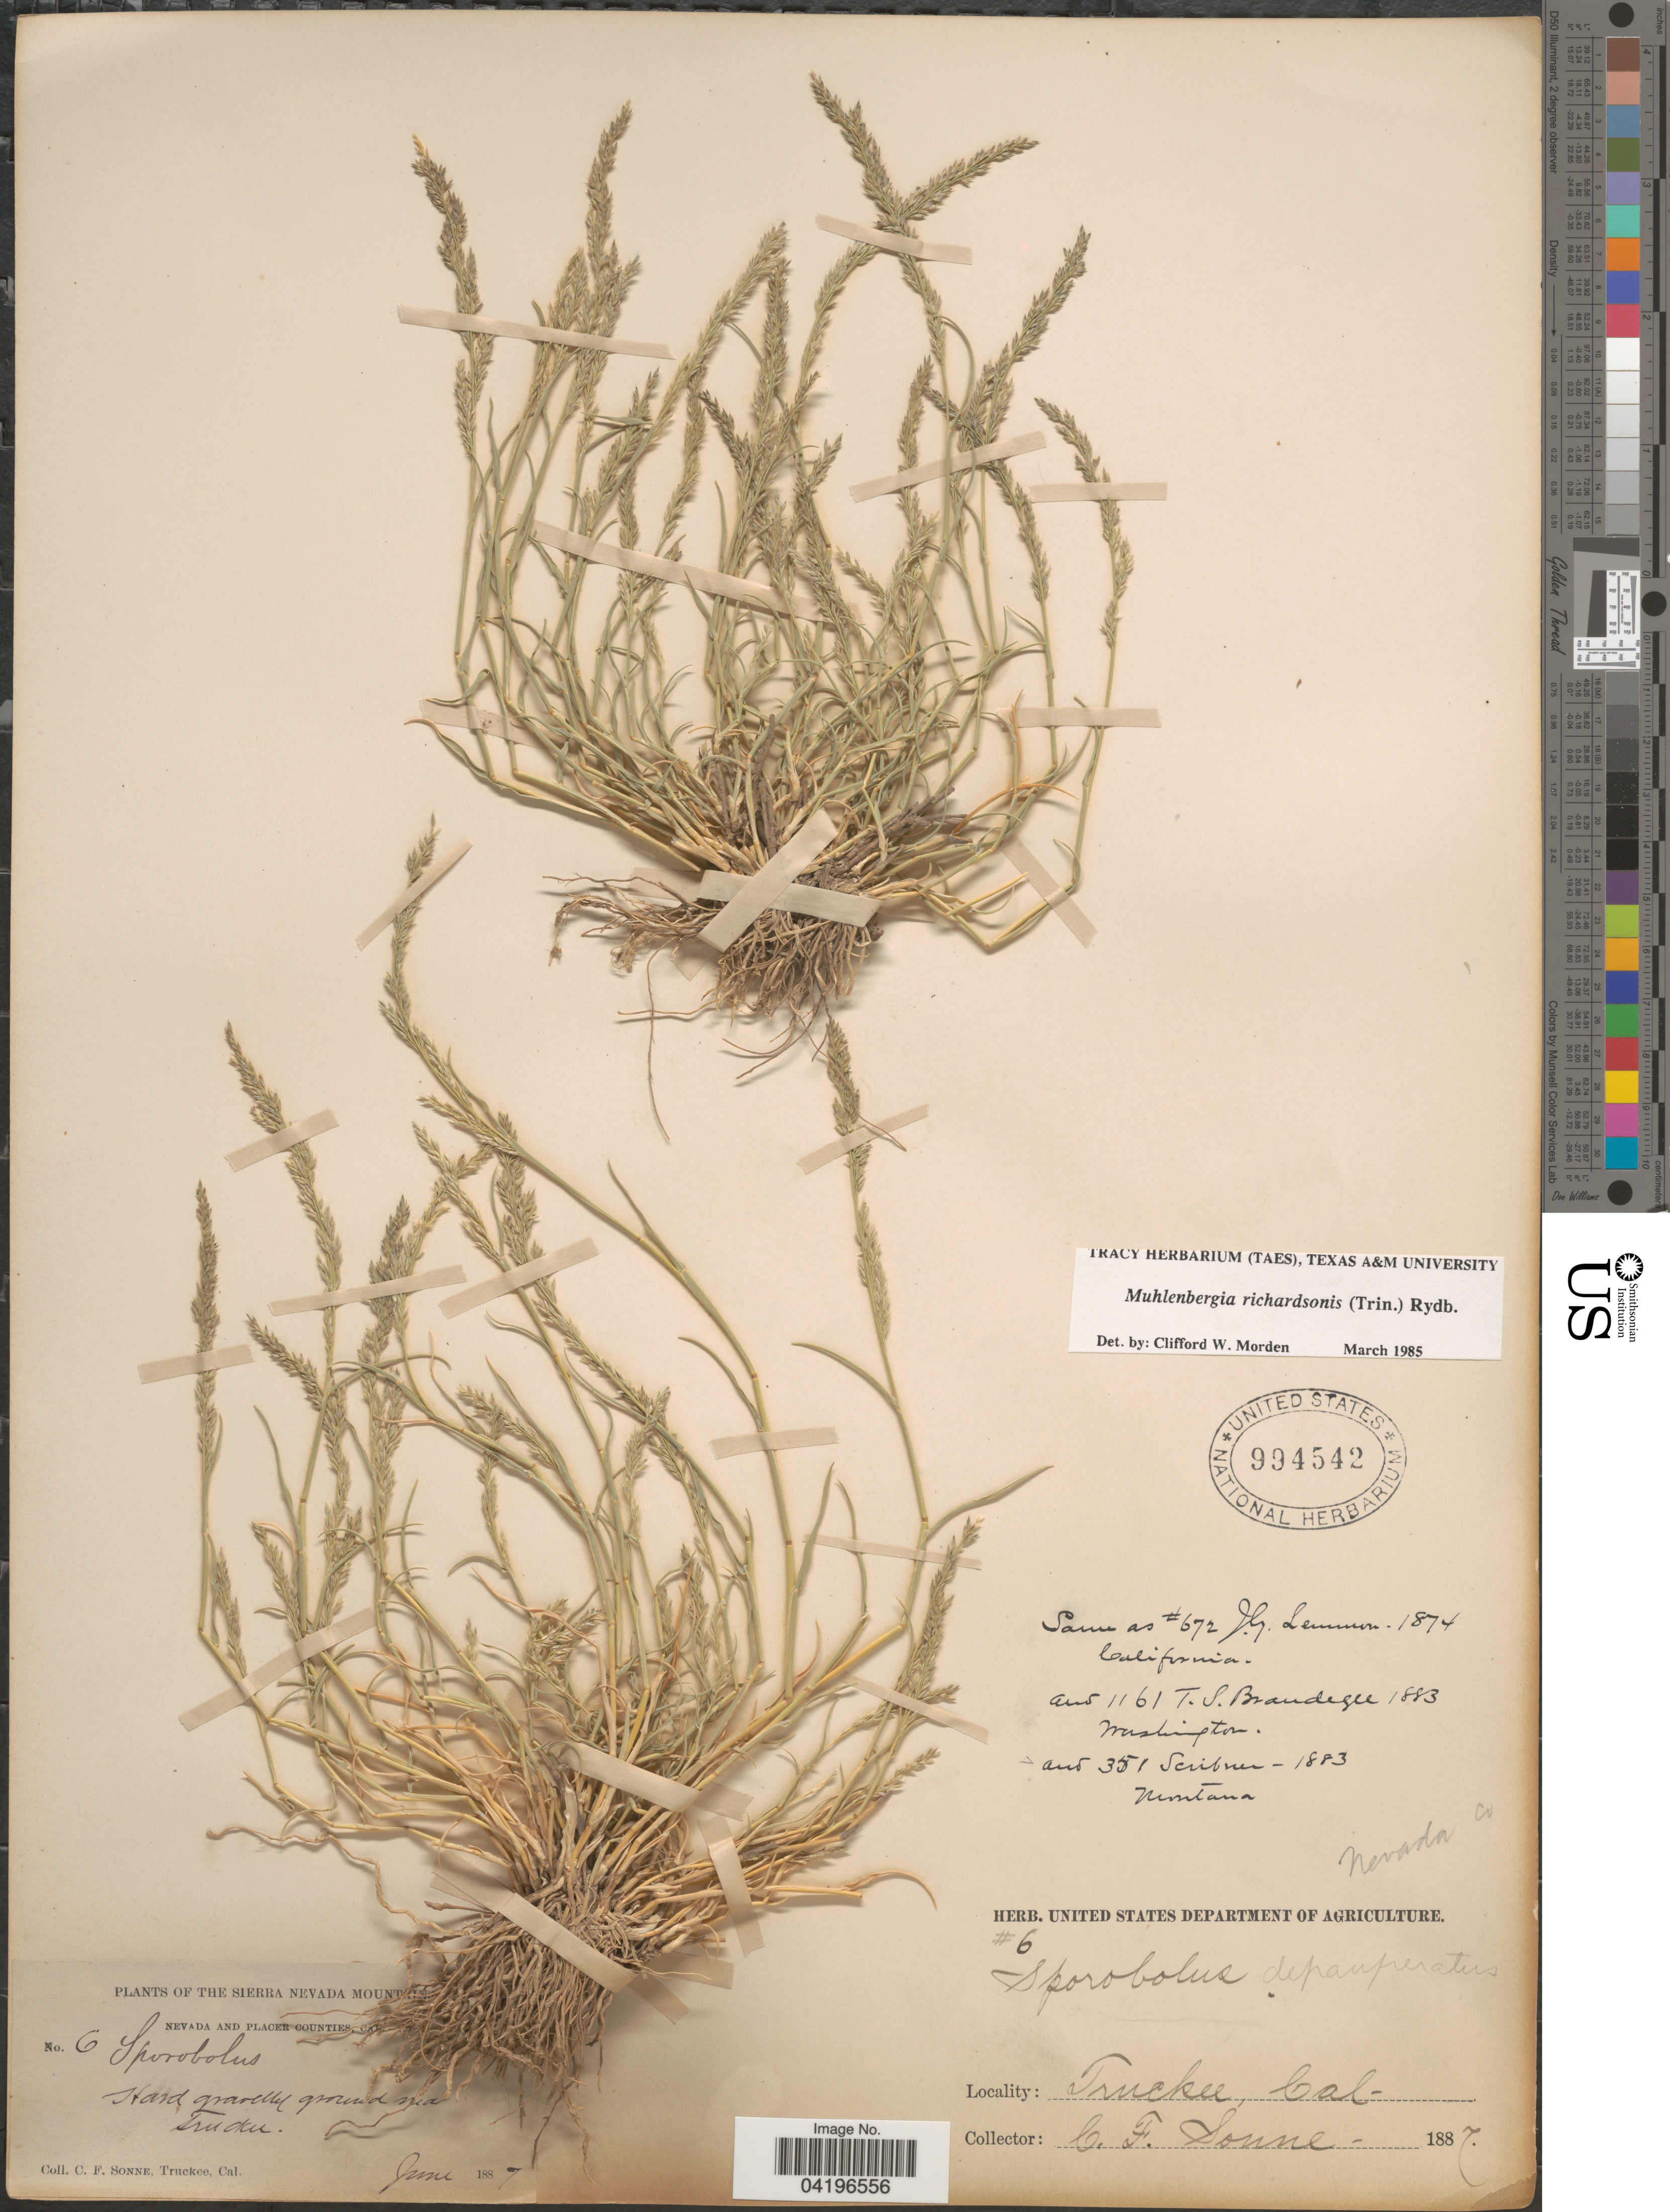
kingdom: Plantae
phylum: Tracheophyta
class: Liliopsida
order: Poales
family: Poaceae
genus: Muhlenbergia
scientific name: Muhlenbergia richardsonis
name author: (Trin.) Rydb.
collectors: C. Sonne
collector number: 6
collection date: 1887-06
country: United States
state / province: California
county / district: Nevada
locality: Nevada County. Hard gravelly ground near Truckee.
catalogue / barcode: US 994542